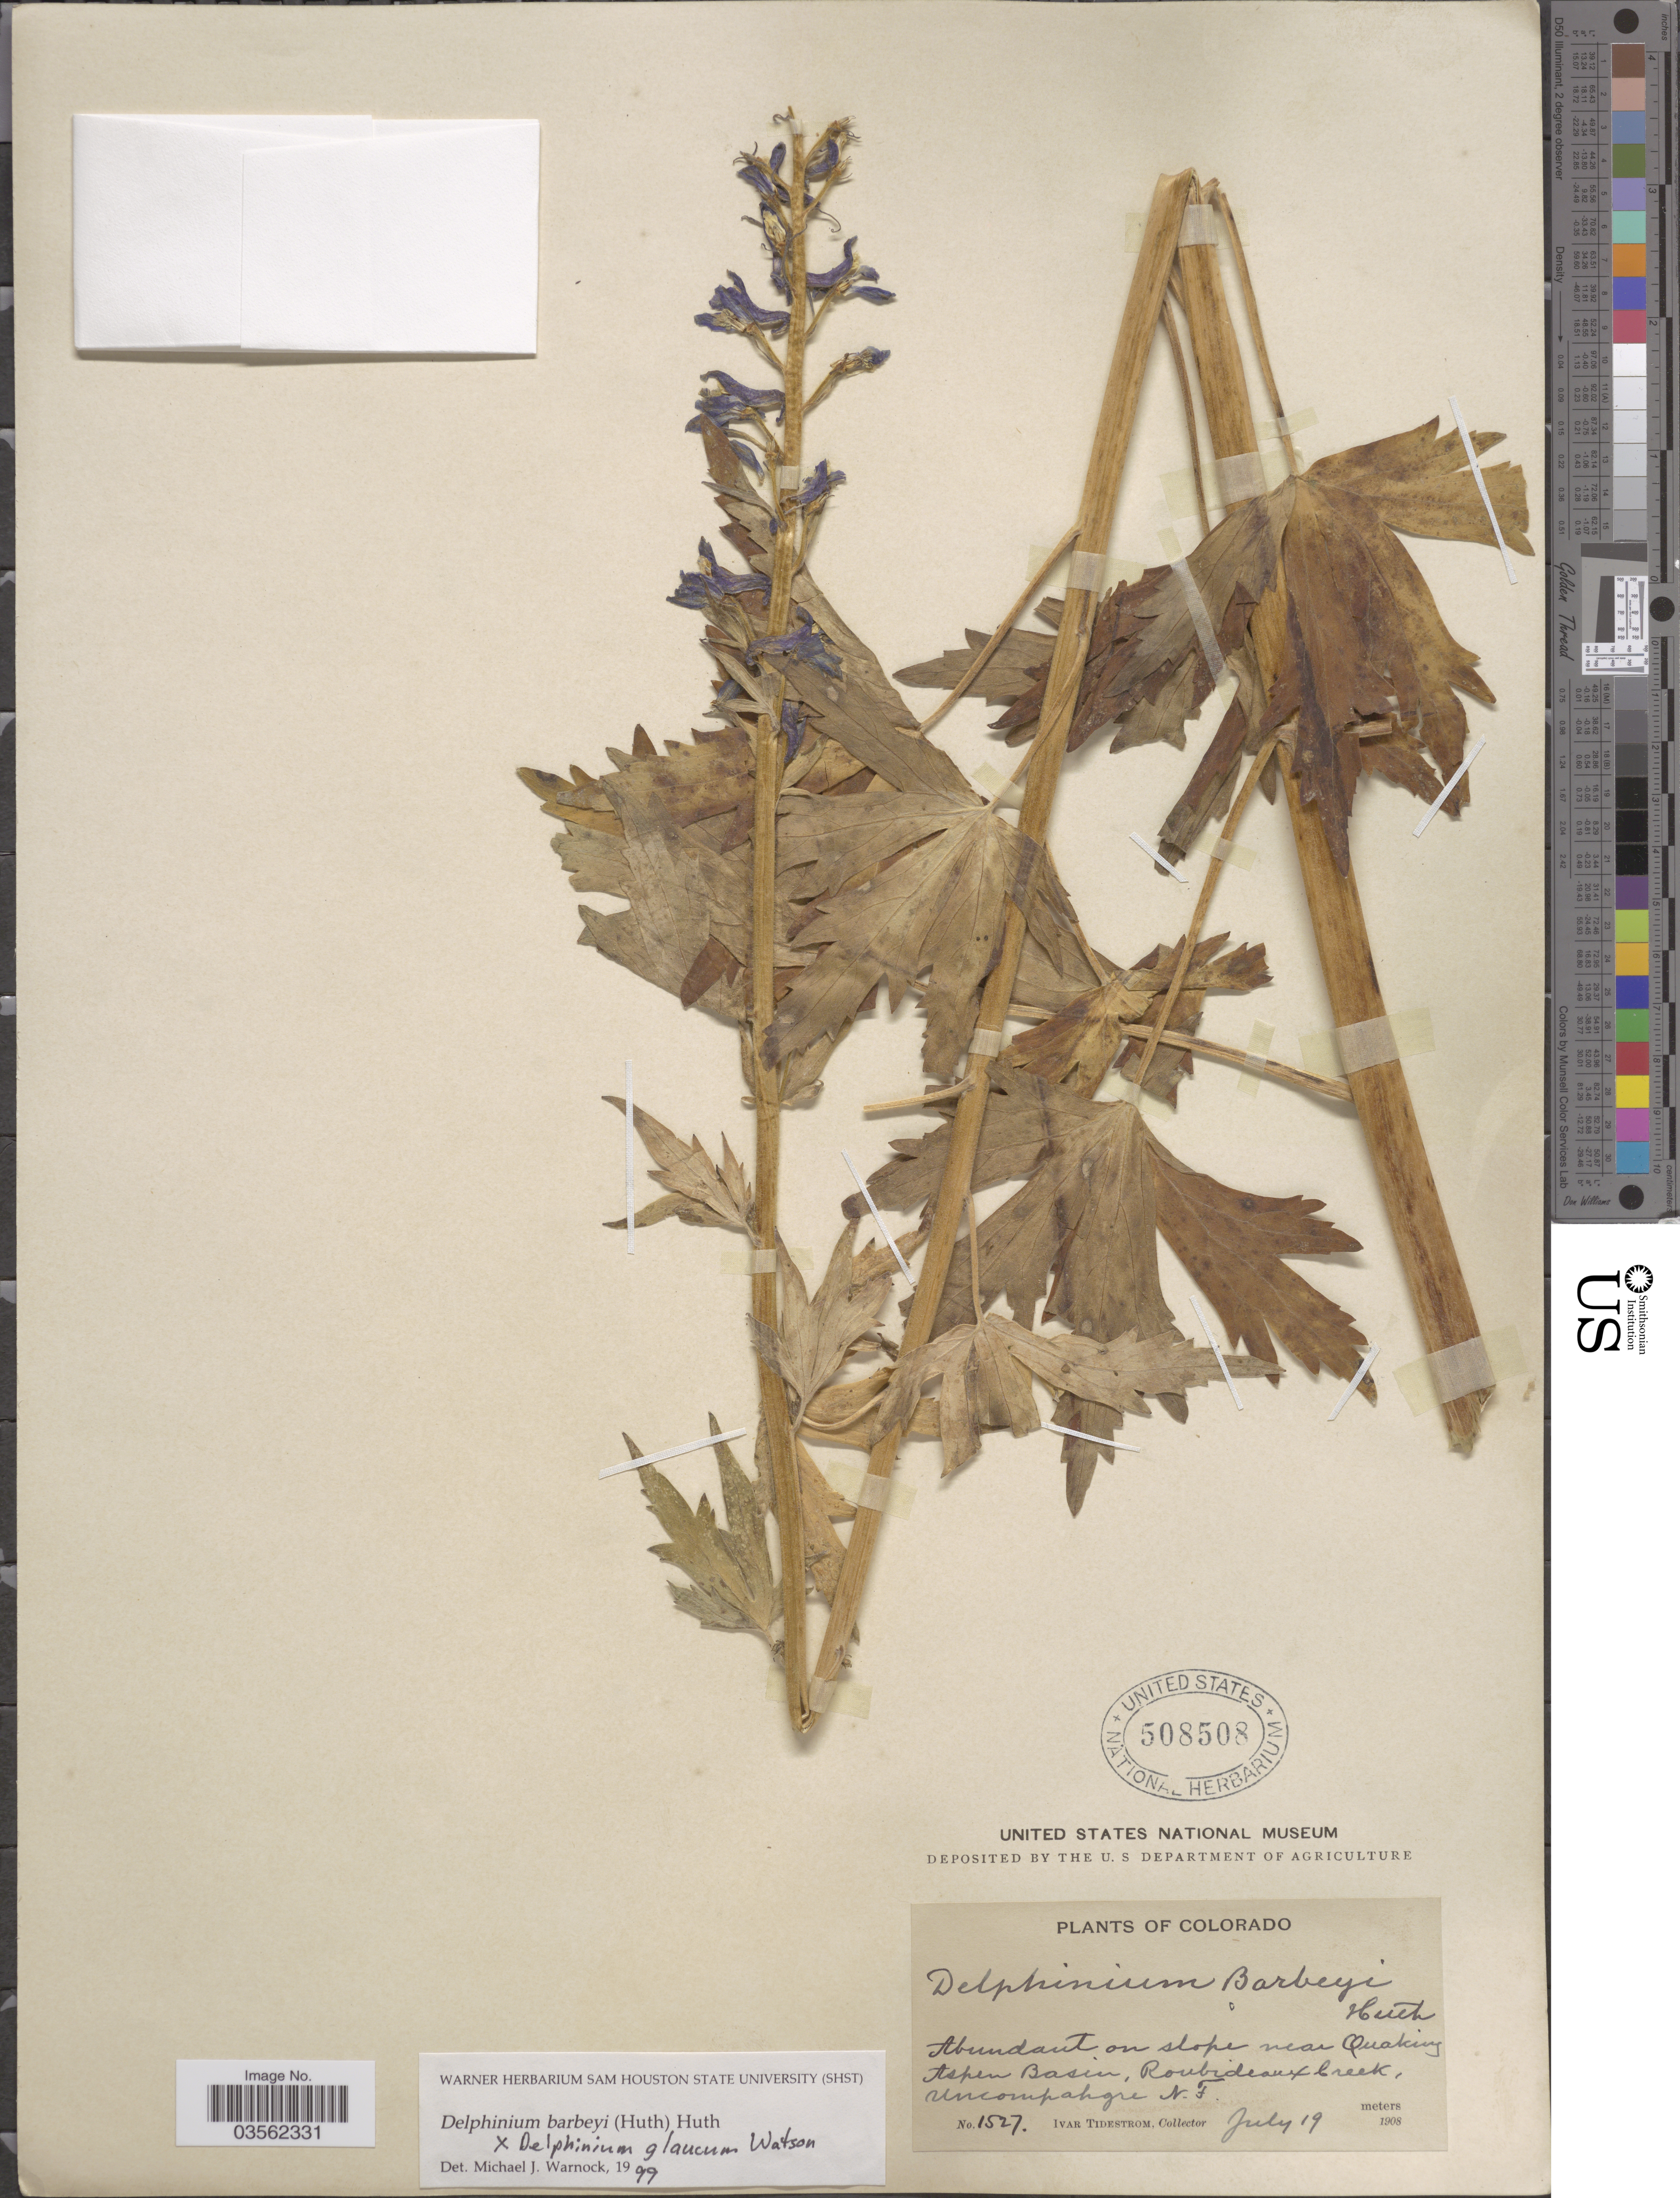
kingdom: Plantae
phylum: Tracheophyta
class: Magnoliopsida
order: Ranunculales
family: Ranunculaceae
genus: Delphinium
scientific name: Delphinium barbeyi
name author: (Huth) Huth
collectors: I. F. Tidestrom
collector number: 1527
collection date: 1908-07-19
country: United States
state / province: Colorado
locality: On slope near Quaking Aspen Basin, Roubideaux Creek, Uncompahgre N. F.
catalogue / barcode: US 508508